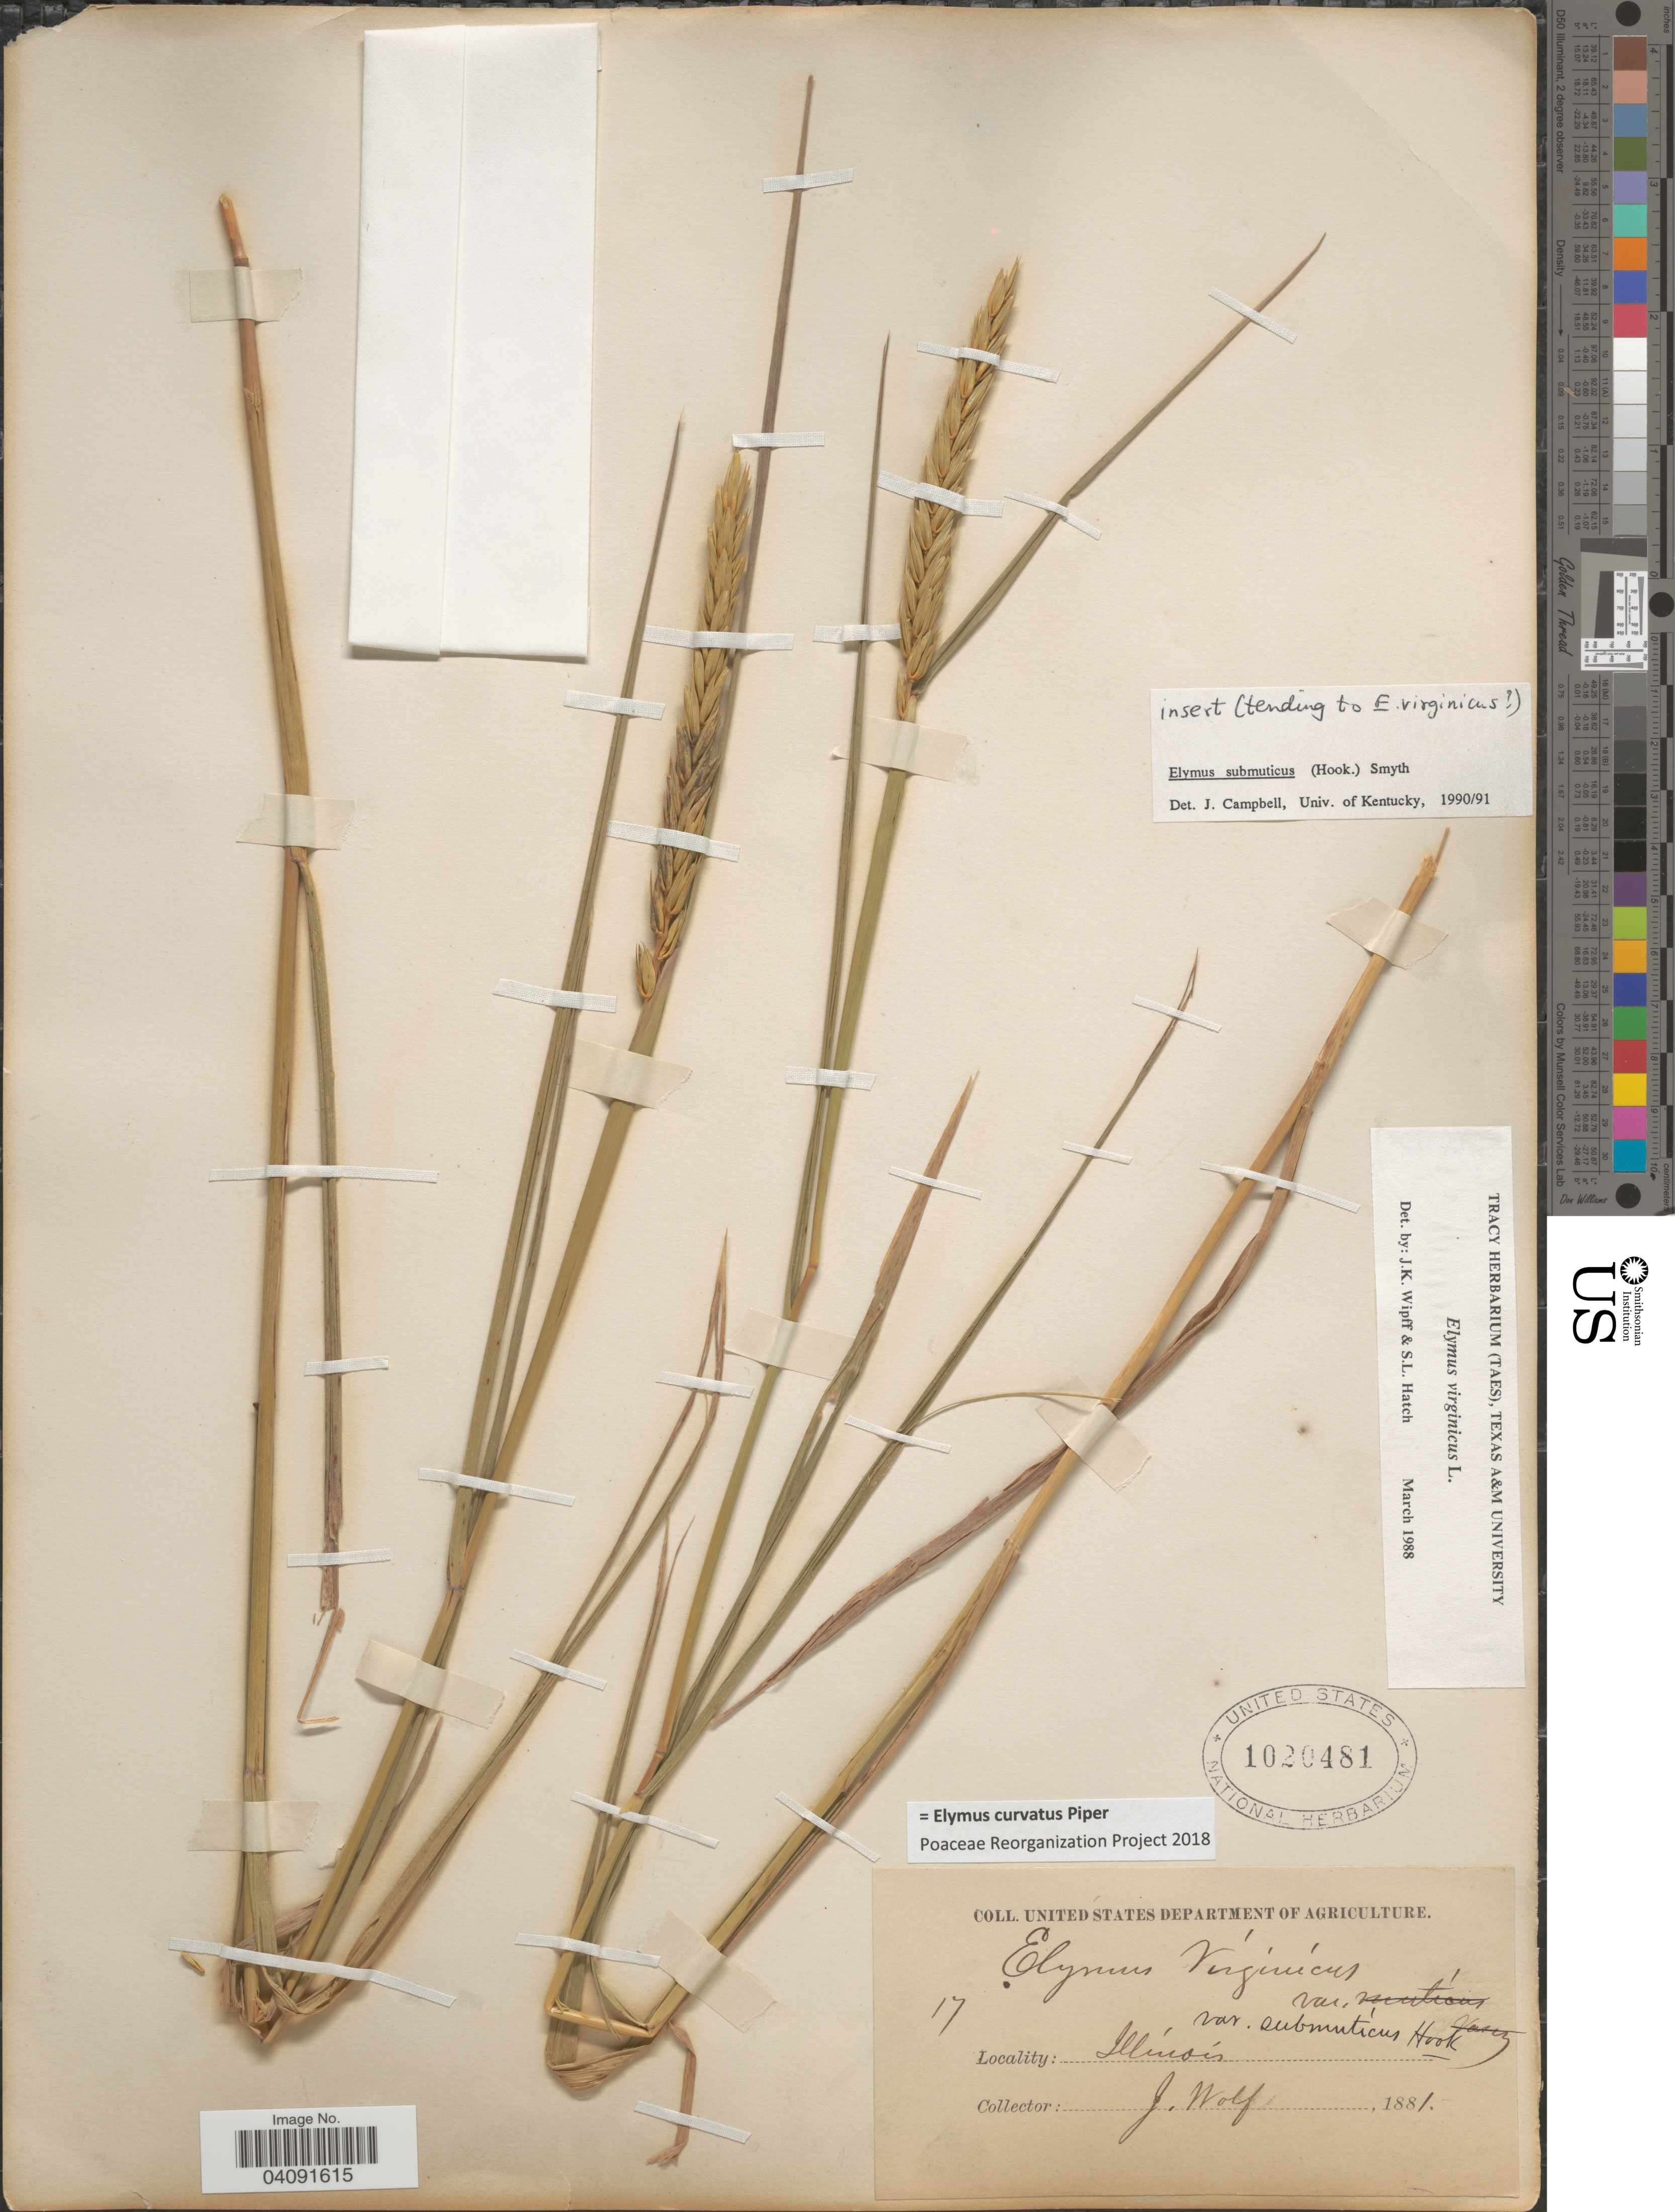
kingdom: Plantae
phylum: Tracheophyta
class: Liliopsida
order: Poales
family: Poaceae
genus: Elymus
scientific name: Elymus donianus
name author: (F.B. White) Á. Löve & D. Löve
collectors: J. Wolf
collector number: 17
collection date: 1881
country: United States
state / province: Illinois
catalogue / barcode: US 1020481